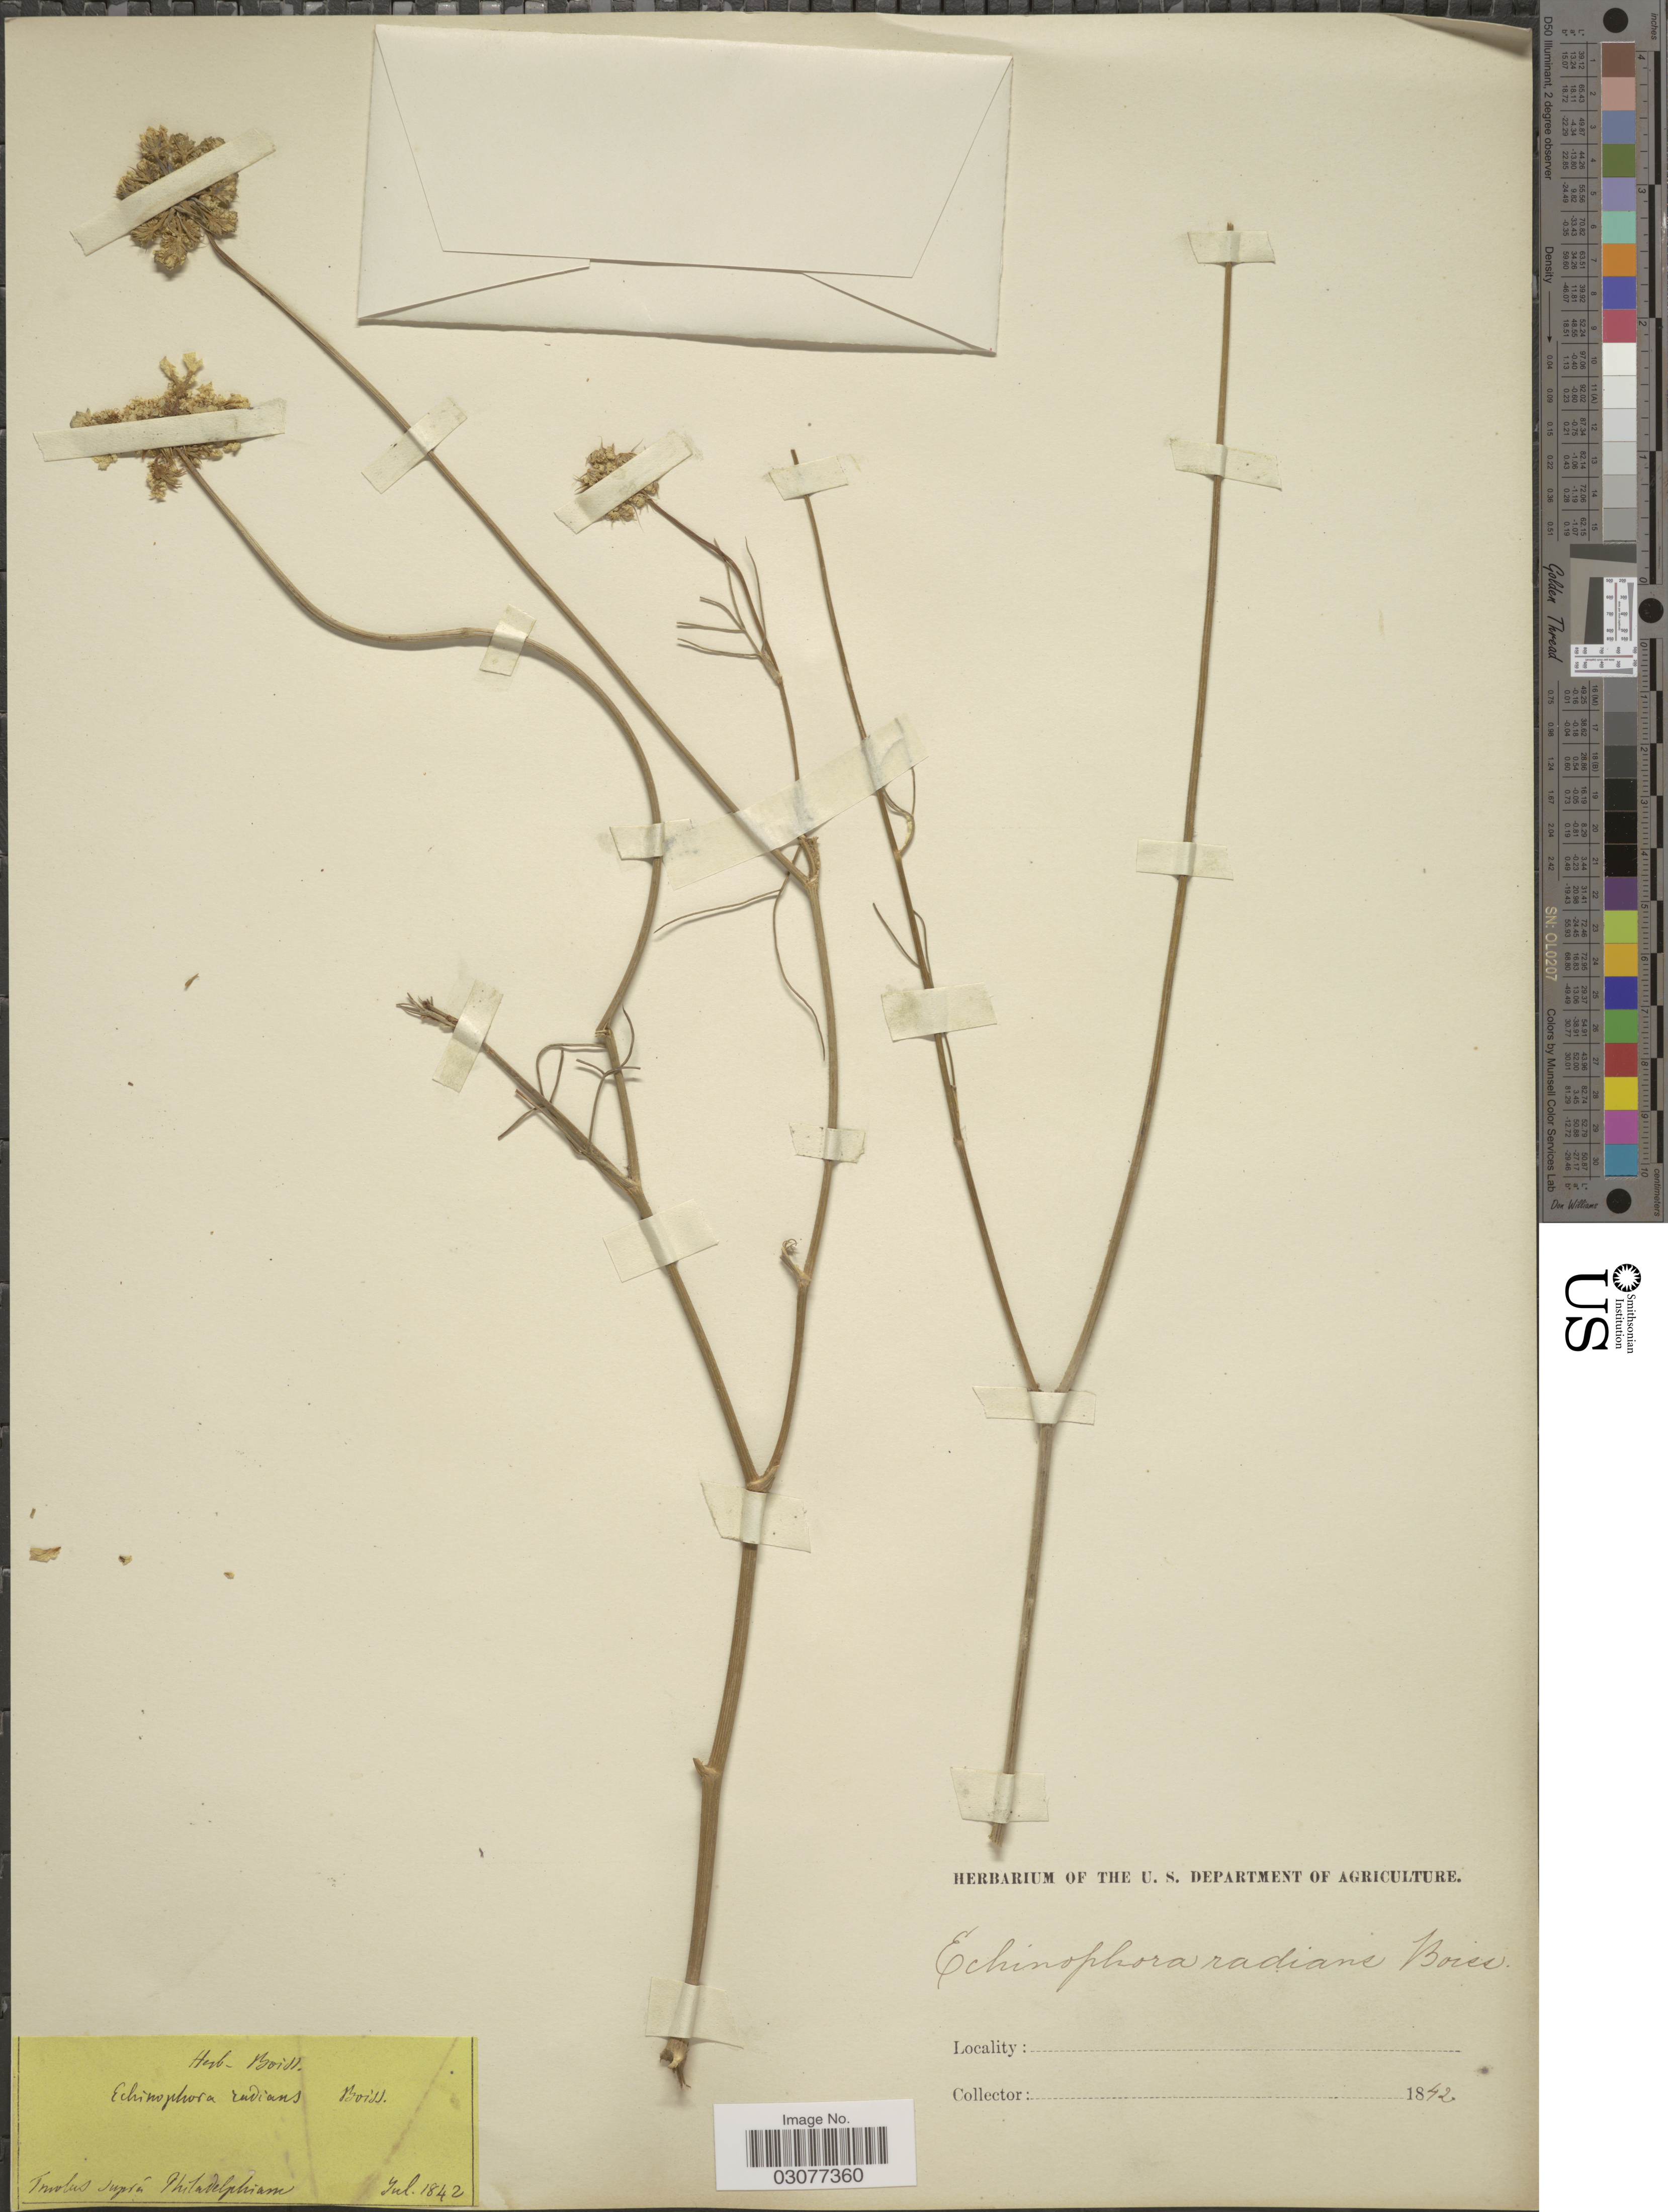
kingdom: Plantae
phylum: Tracheophyta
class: Magnoliopsida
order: Apiales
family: Apiaceae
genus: Echinophora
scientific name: Echinophora trichophylla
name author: Sm.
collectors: Ex herb. Boiss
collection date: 1842-07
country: Turkey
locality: Tmolus supra Philadelphiam.